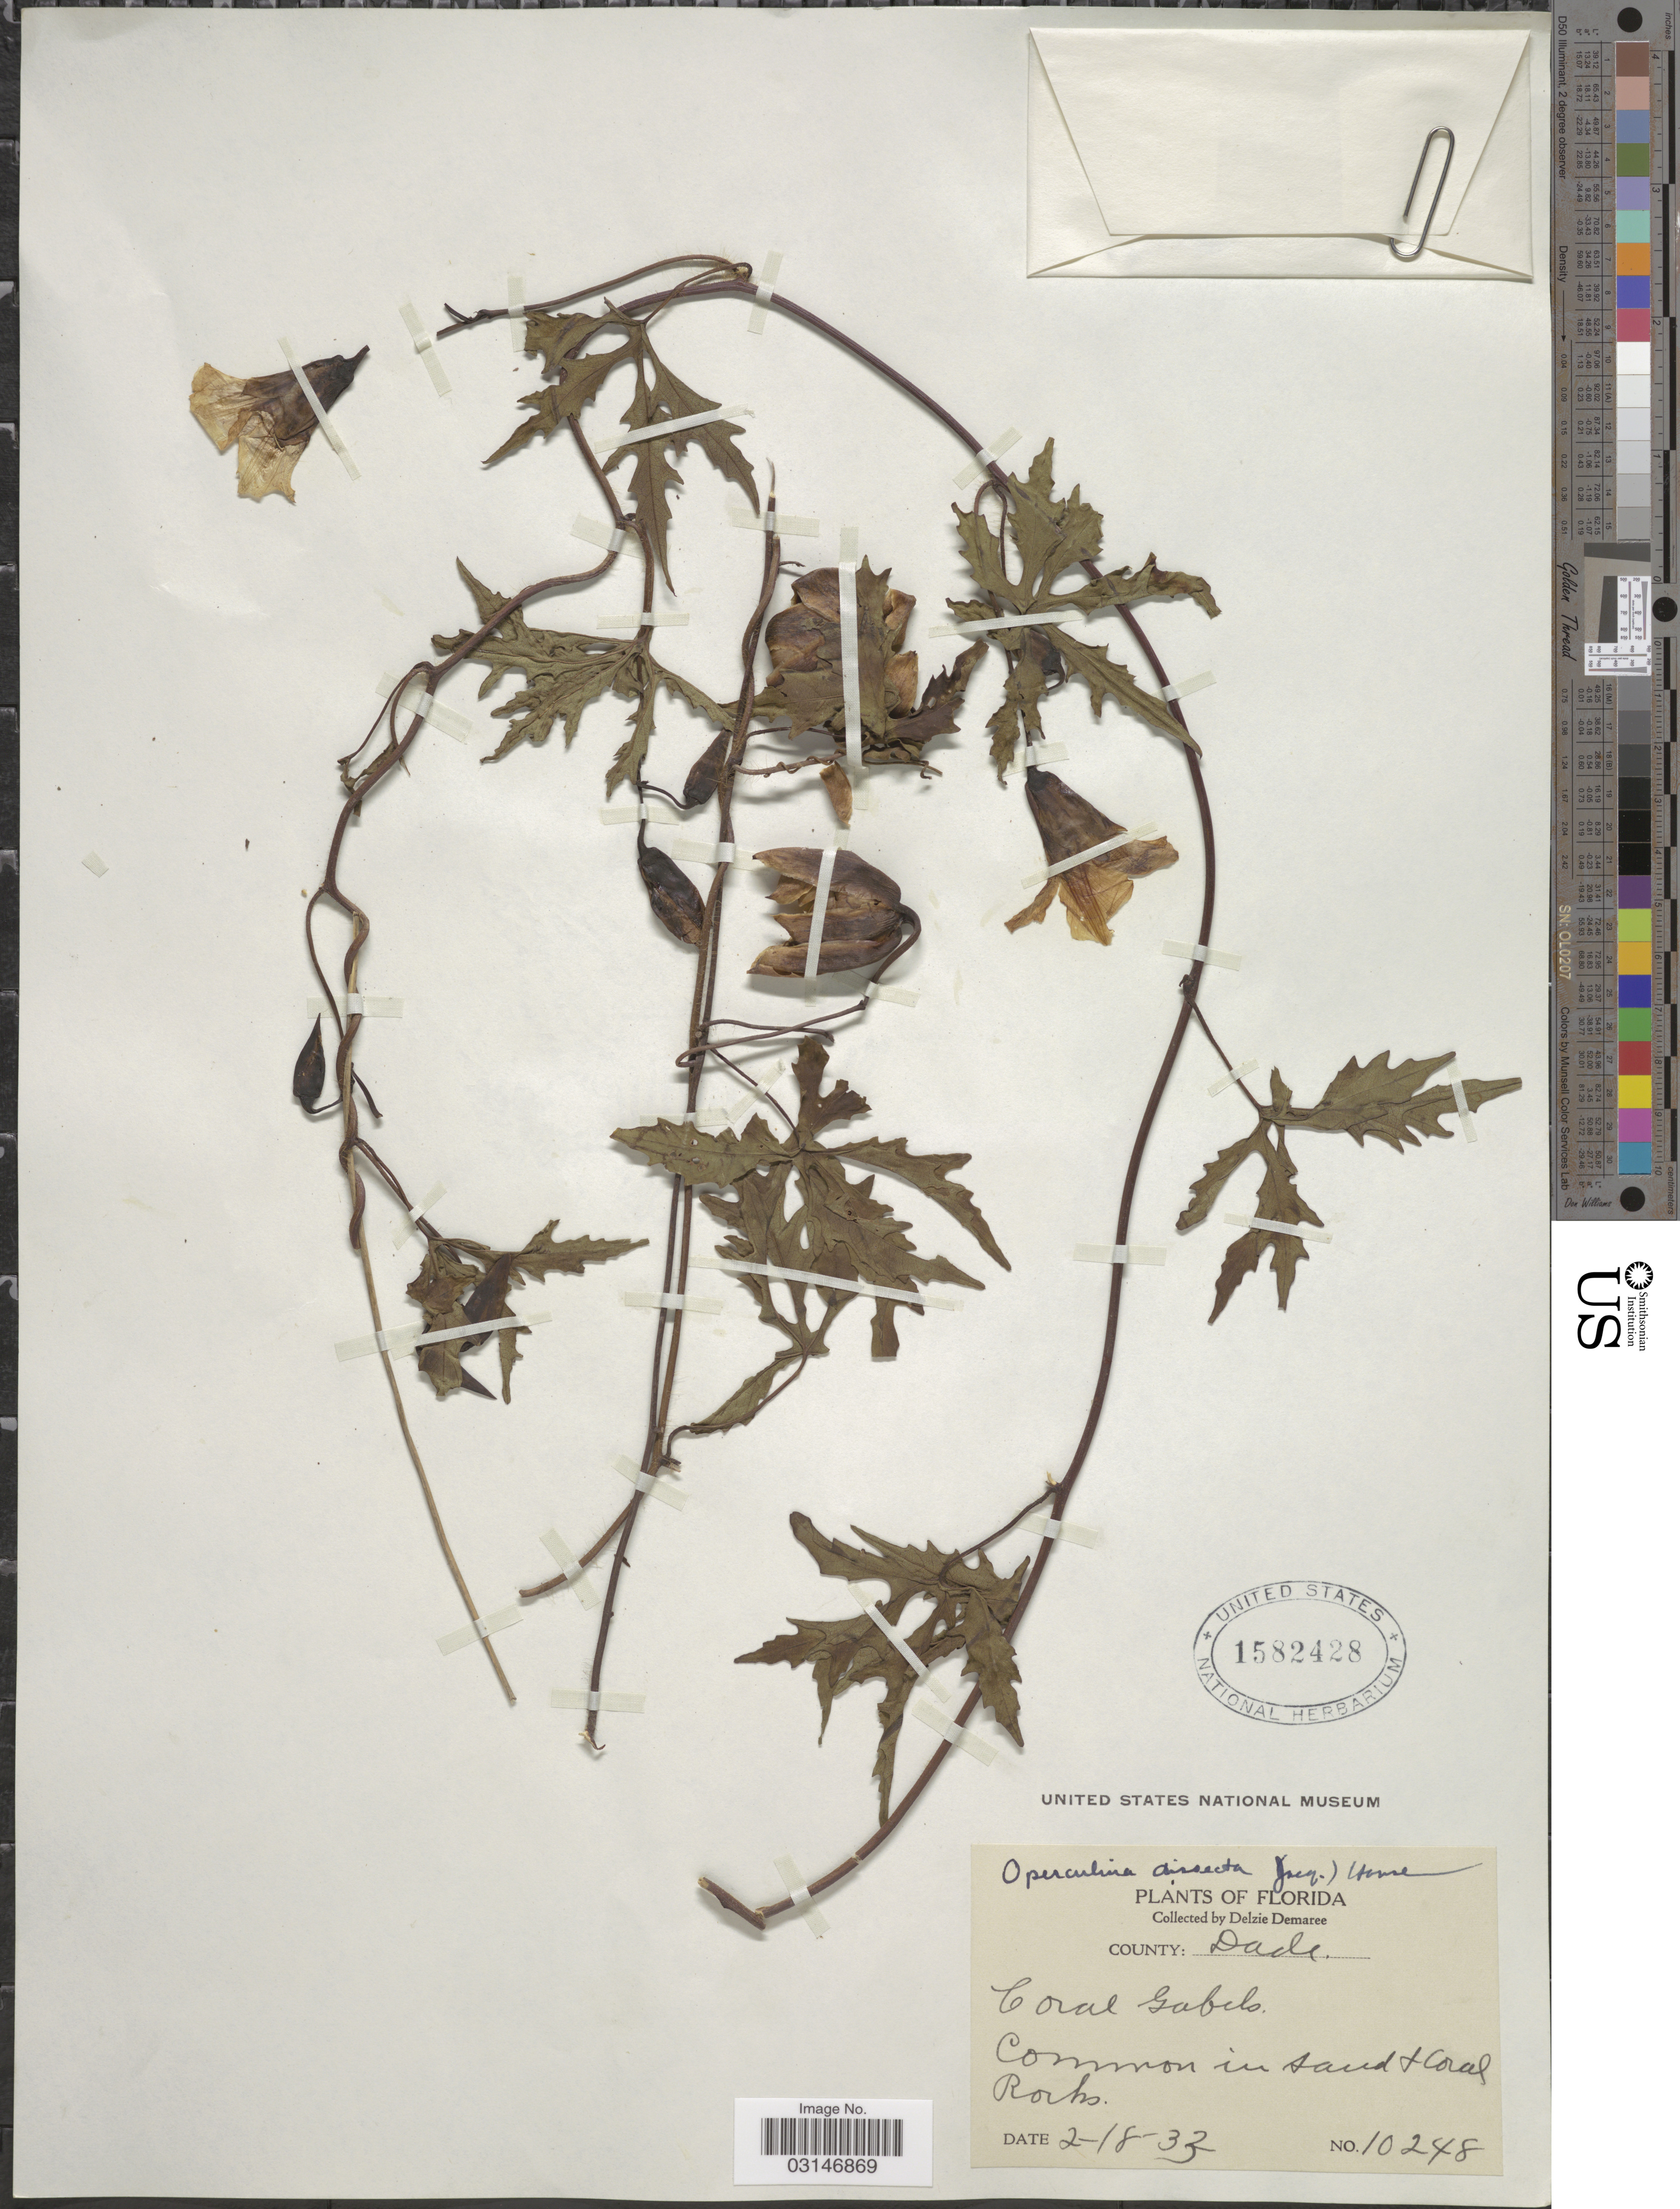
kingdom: Plantae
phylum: Tracheophyta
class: Magnoliopsida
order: Solanales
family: Convolvulaceae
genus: Distimake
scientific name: Distimake dissectus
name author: (Jacq.) A. R. Simões & Staples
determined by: Strong, Mark T., (BOT), Smithsonian Institution - National Museum of Natural History (UNITED STATES)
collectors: D. Demaree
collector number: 10248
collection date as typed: Transcribed d/m/y: 18/2/33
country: United States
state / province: Florida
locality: County: Dade.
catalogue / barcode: US 1582428